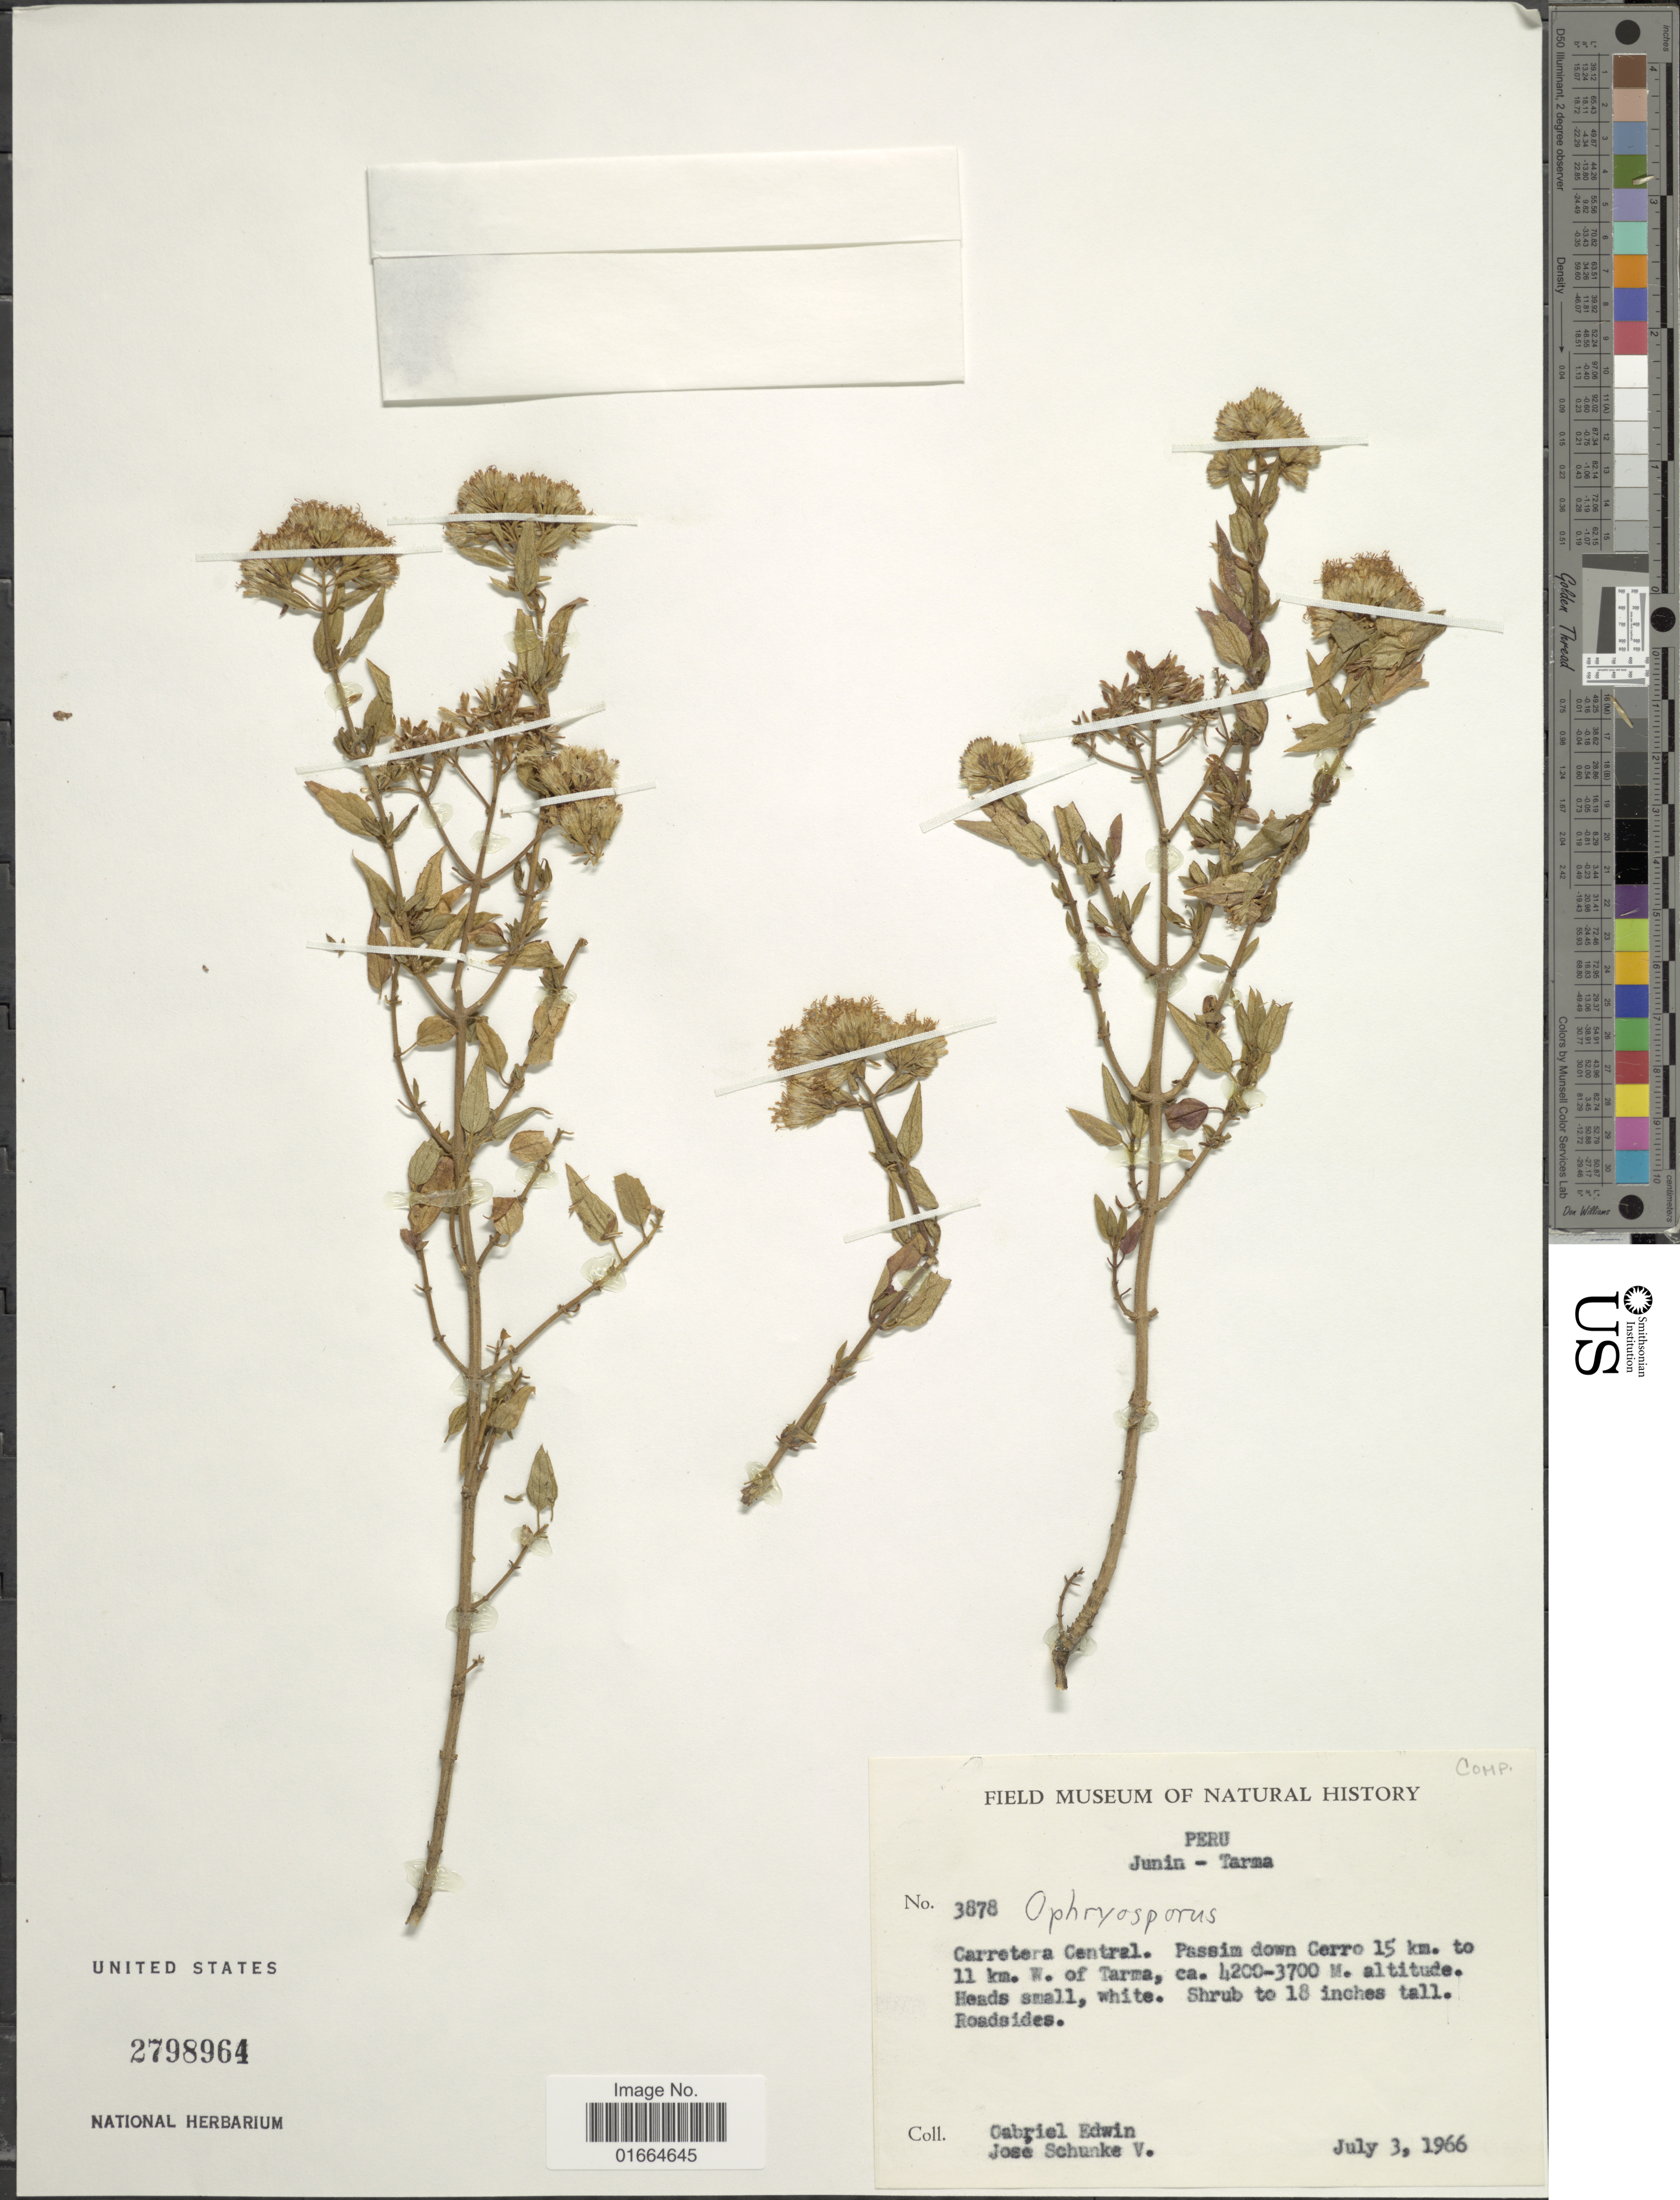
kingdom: Plantae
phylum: Tracheophyta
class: Magnoliopsida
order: Asterales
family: Asteraceae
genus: Ophryosporus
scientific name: Ophryosporus heptanthus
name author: (Sch. Bip. ex Wedd.) R.M. King & H. Rob.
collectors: G. Edwin & J. Schunke Vigo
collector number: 3878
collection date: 1966-07-03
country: Peru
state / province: Junín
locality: Junin - Tarma, Carretera Central, Passim down Cerro 15 km. to 11 km. W. of Tarma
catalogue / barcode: US 2798964